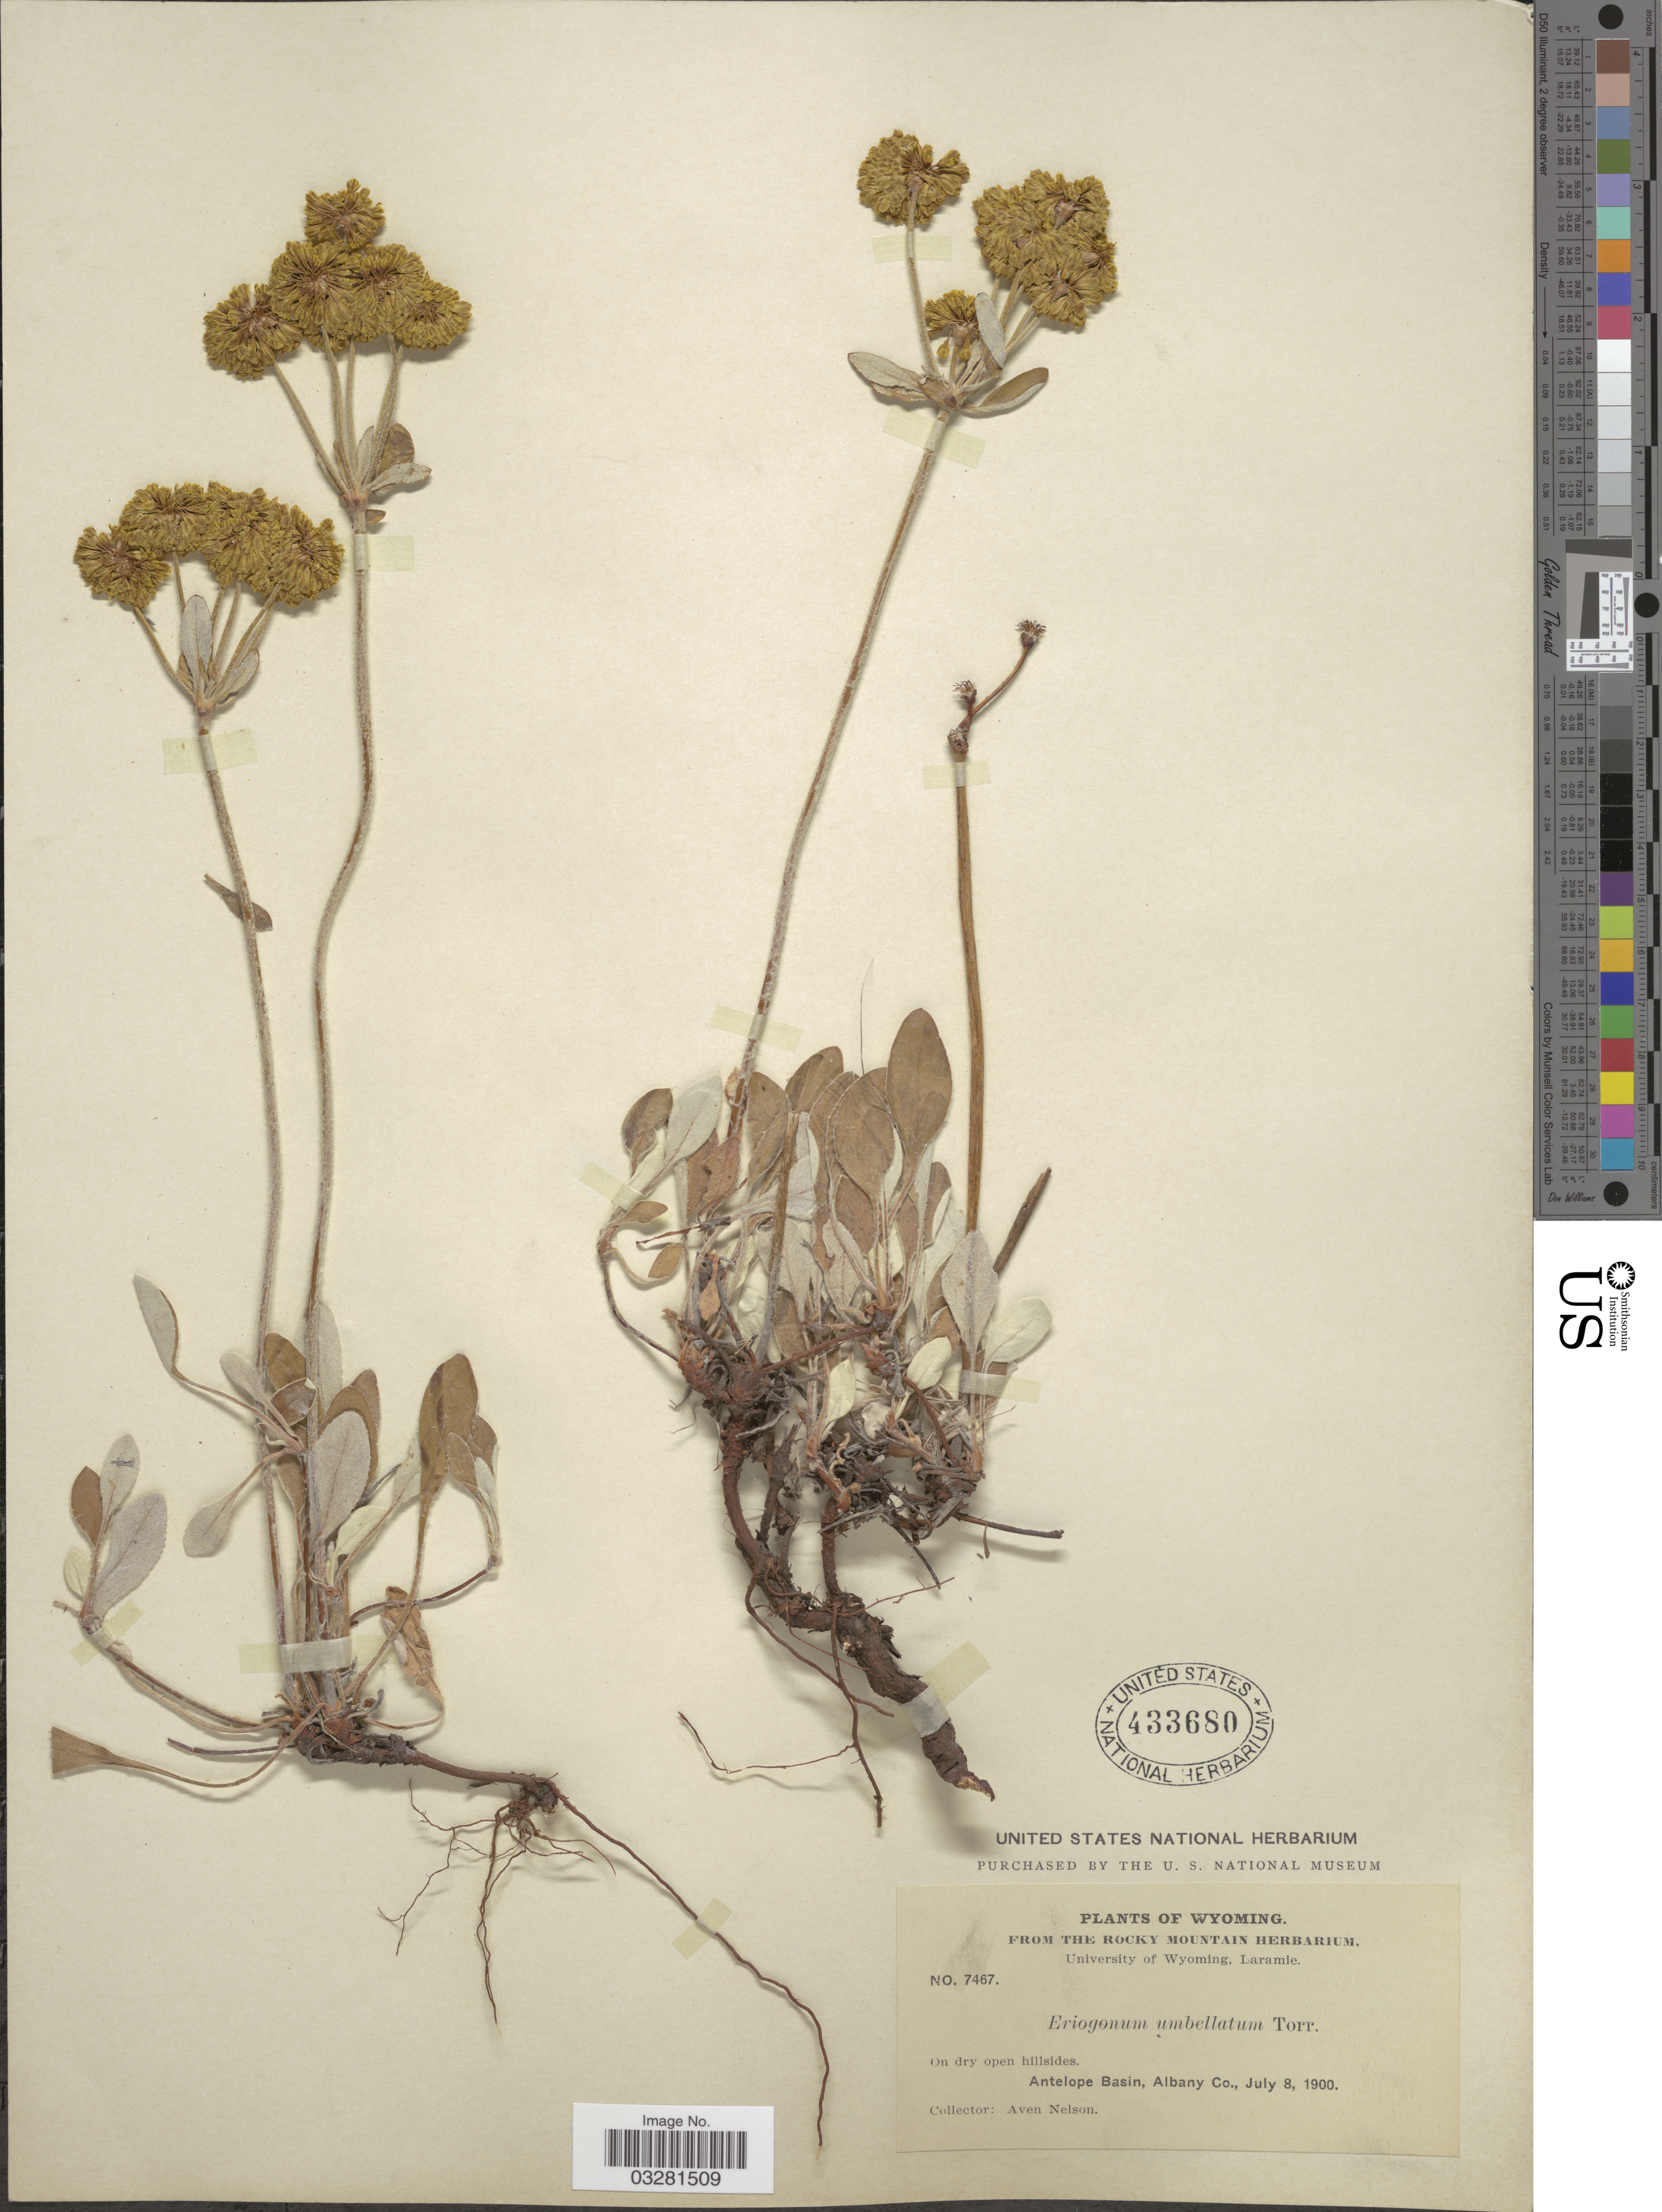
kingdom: Plantae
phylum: Tracheophyta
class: Magnoliopsida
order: Caryophyllales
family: Polygonaceae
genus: Eriogonum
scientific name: Eriogonum umbellatum var. umbellatum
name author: Torr.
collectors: A. Nelson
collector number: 7467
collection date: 1900-07-08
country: United States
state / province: Wyoming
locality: Antelope Basin, Albany Co.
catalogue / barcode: US 433680